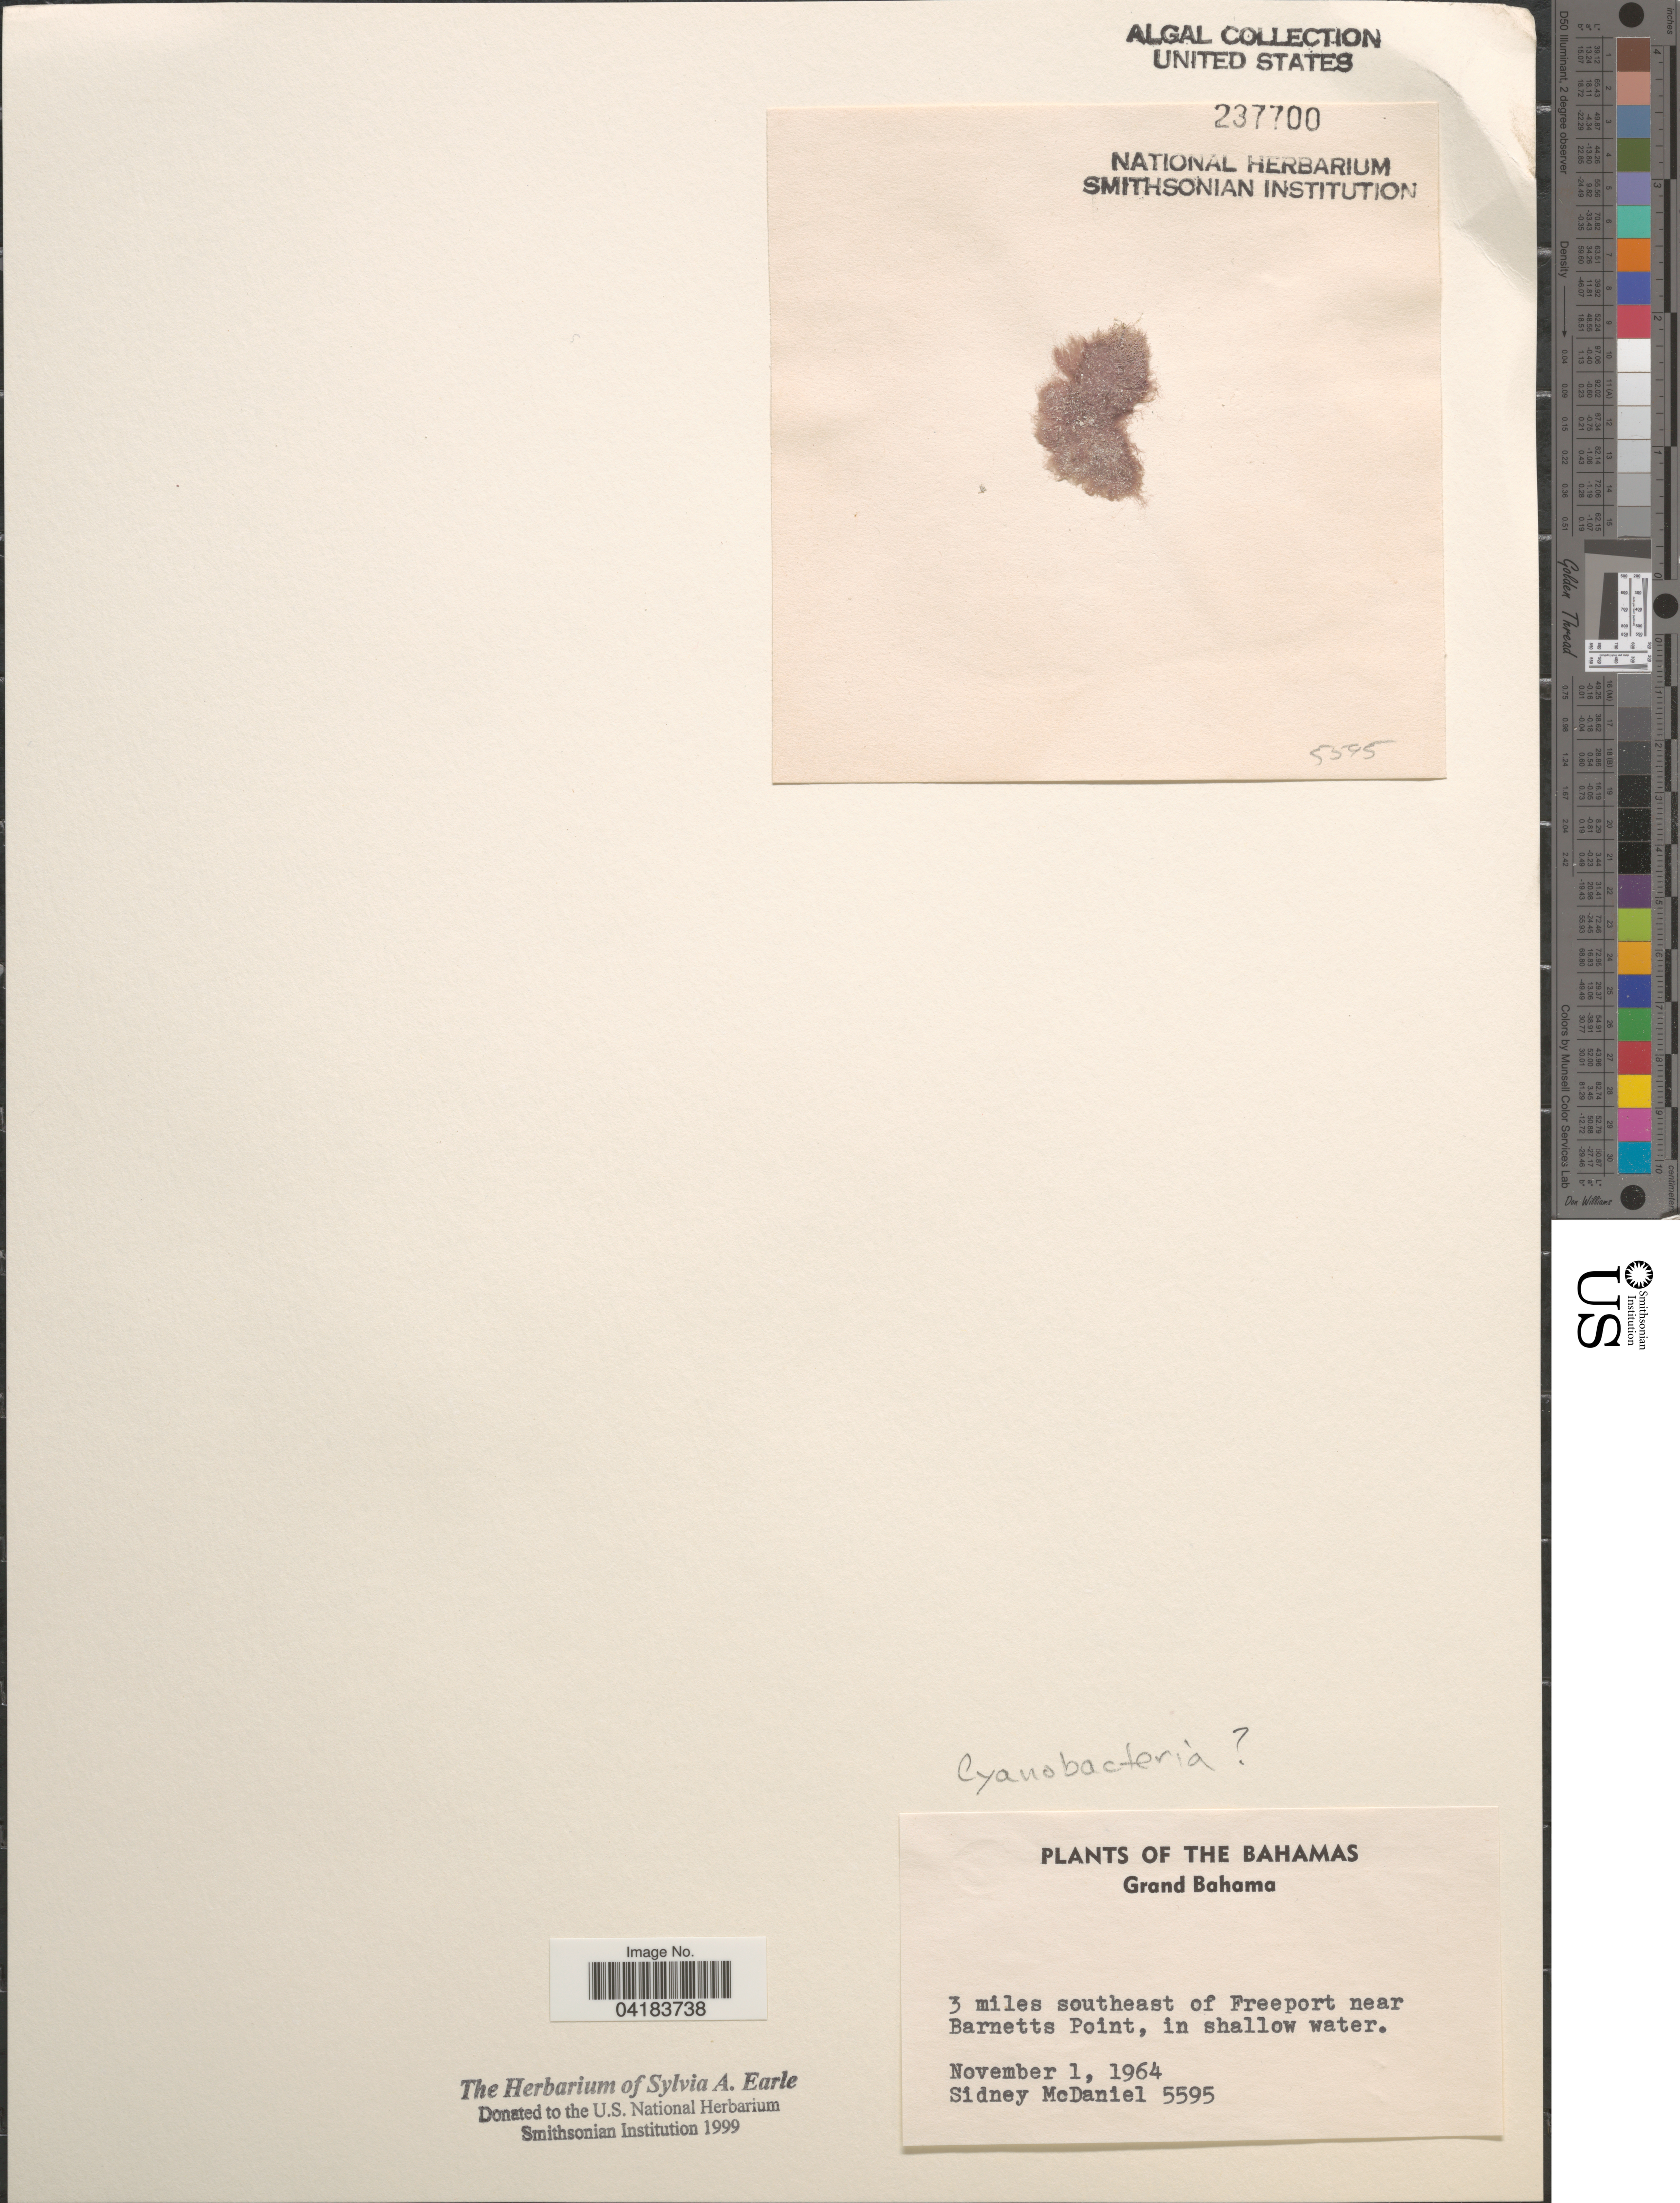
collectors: S. McDaniel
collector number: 5595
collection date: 1964-11-01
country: Bahamas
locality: Grand Bahama. 3 miles southeast of Freeport near Barnetts Point, in shallow water.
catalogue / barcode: US 237700